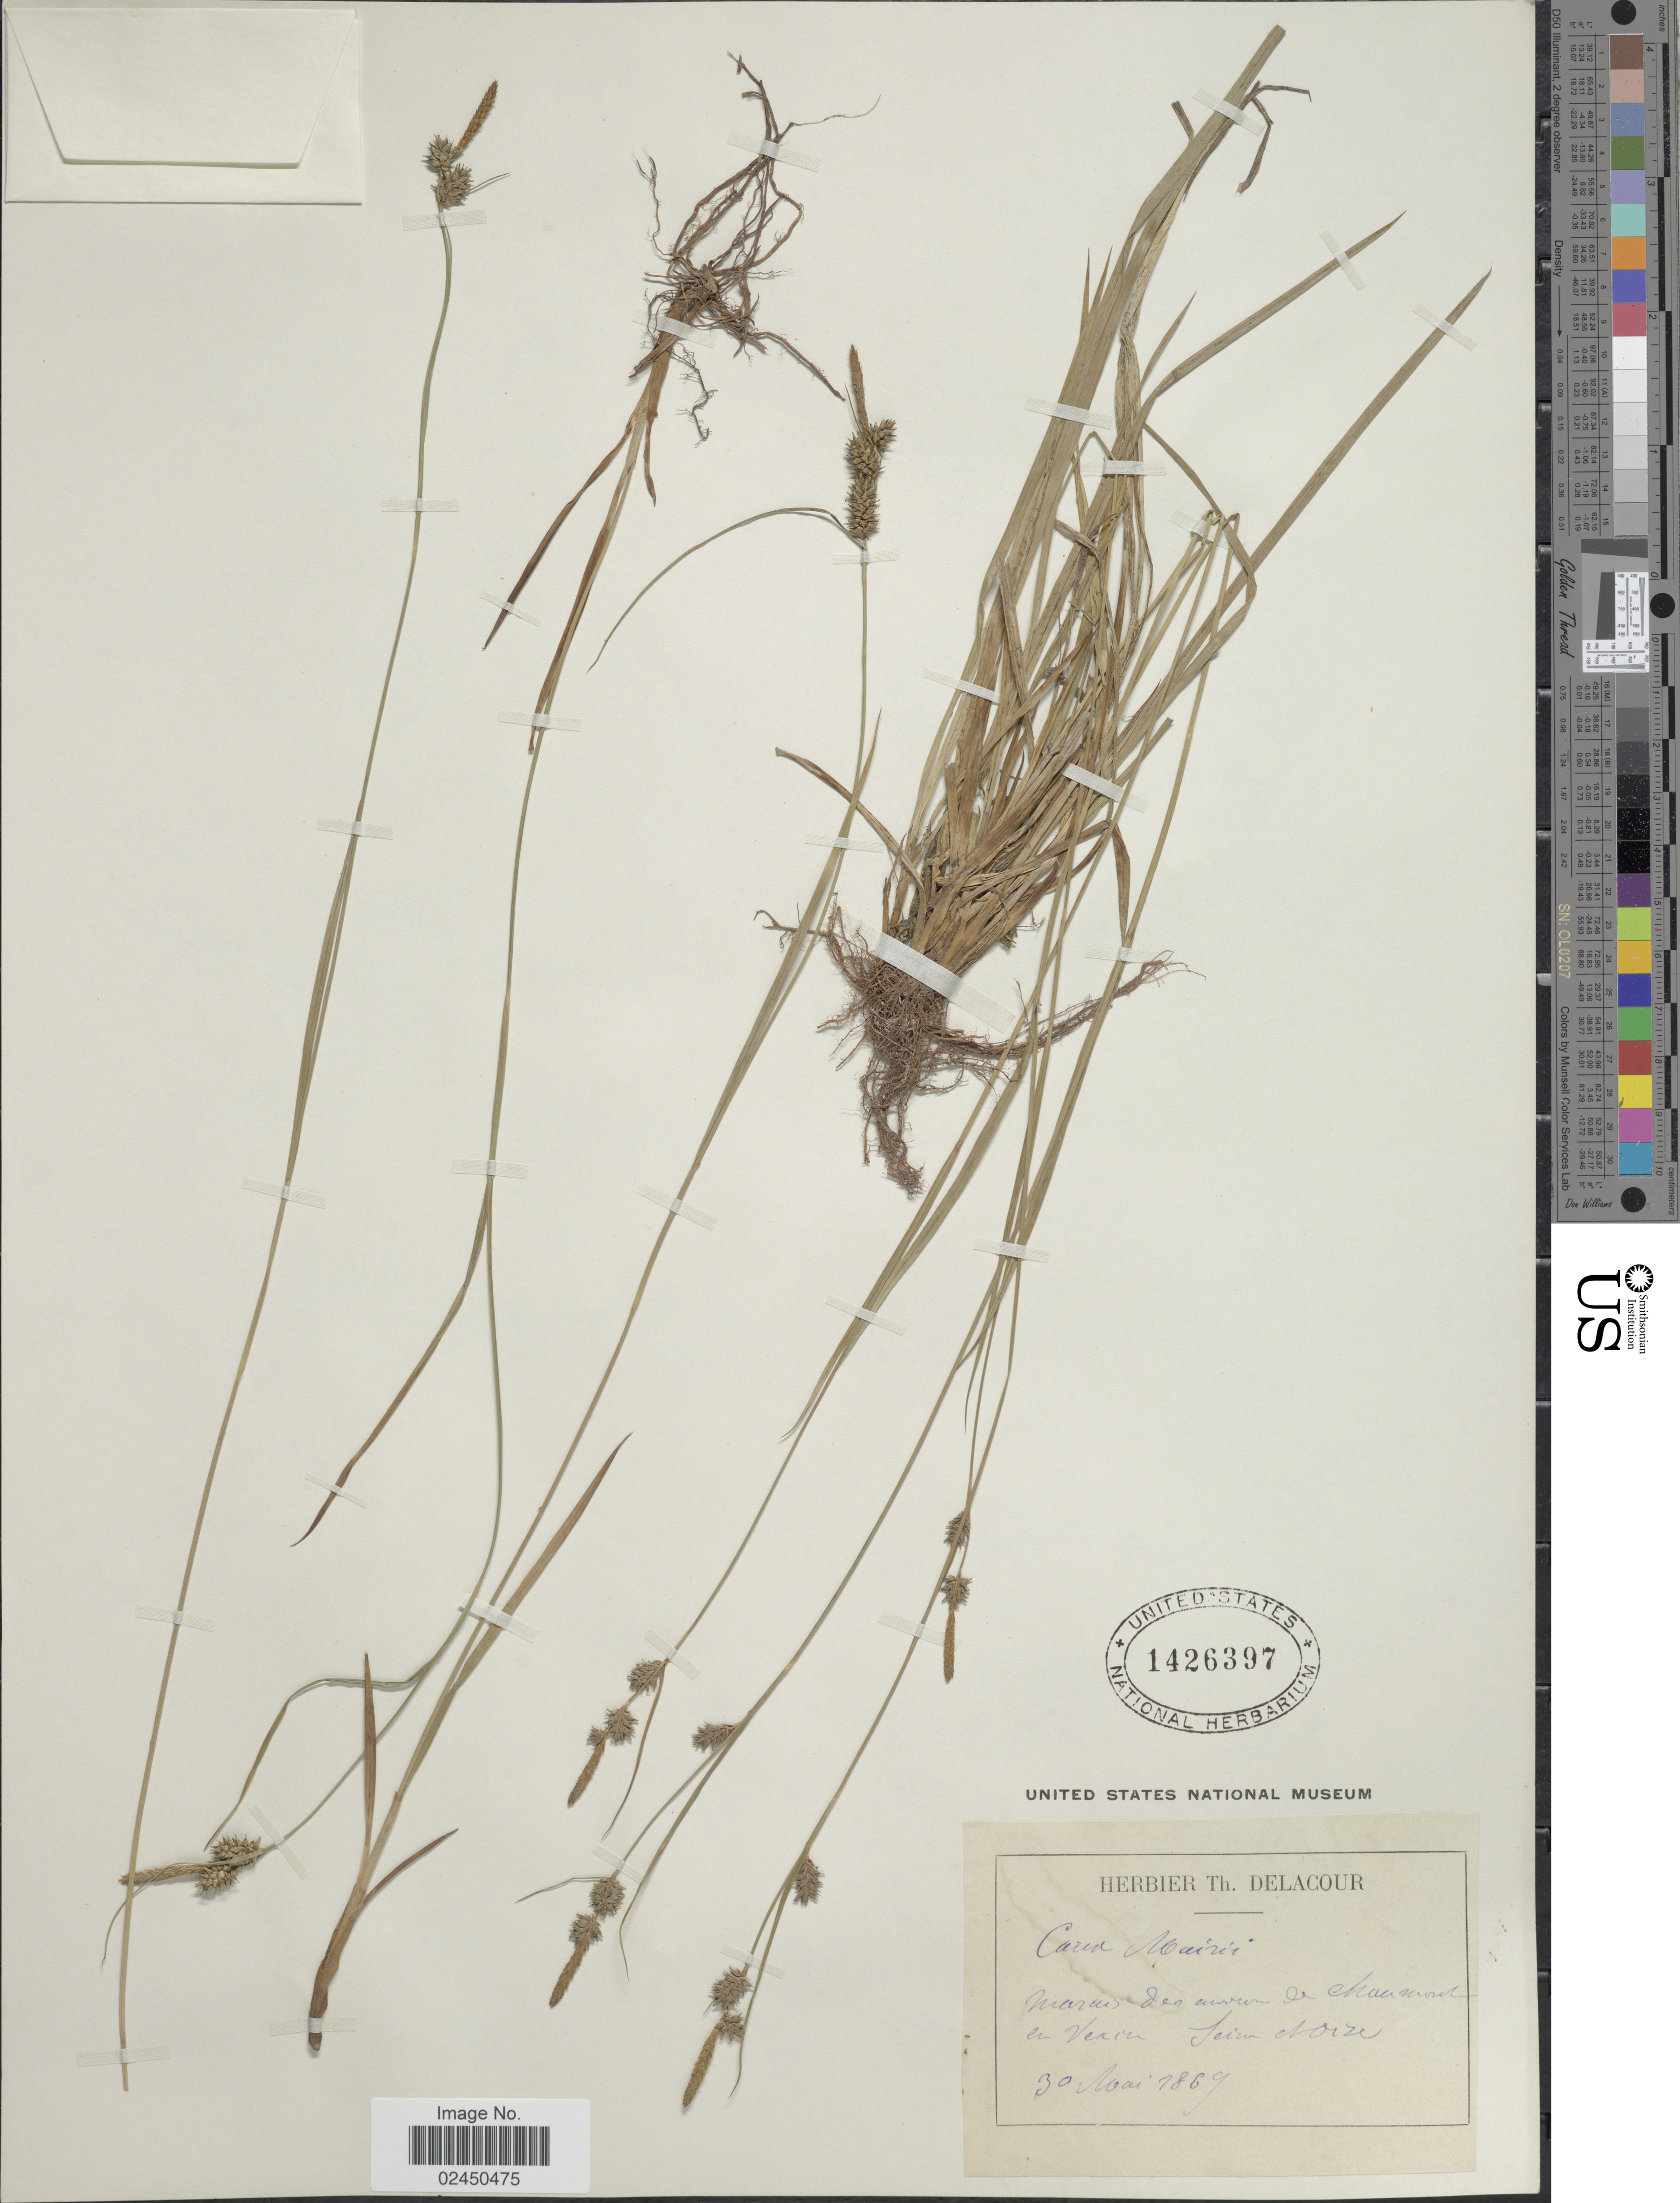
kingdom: Plantae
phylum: Tracheophyta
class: Liliopsida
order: Poales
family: Cyperaceae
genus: Carex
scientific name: Carex mairei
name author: Coss. & Germ.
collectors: Ex herb. Th. Delacour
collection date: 1869-05-30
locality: Marces des anvren de Chanmond er Verien. Seine Moize [interpreted]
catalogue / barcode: US 1426397